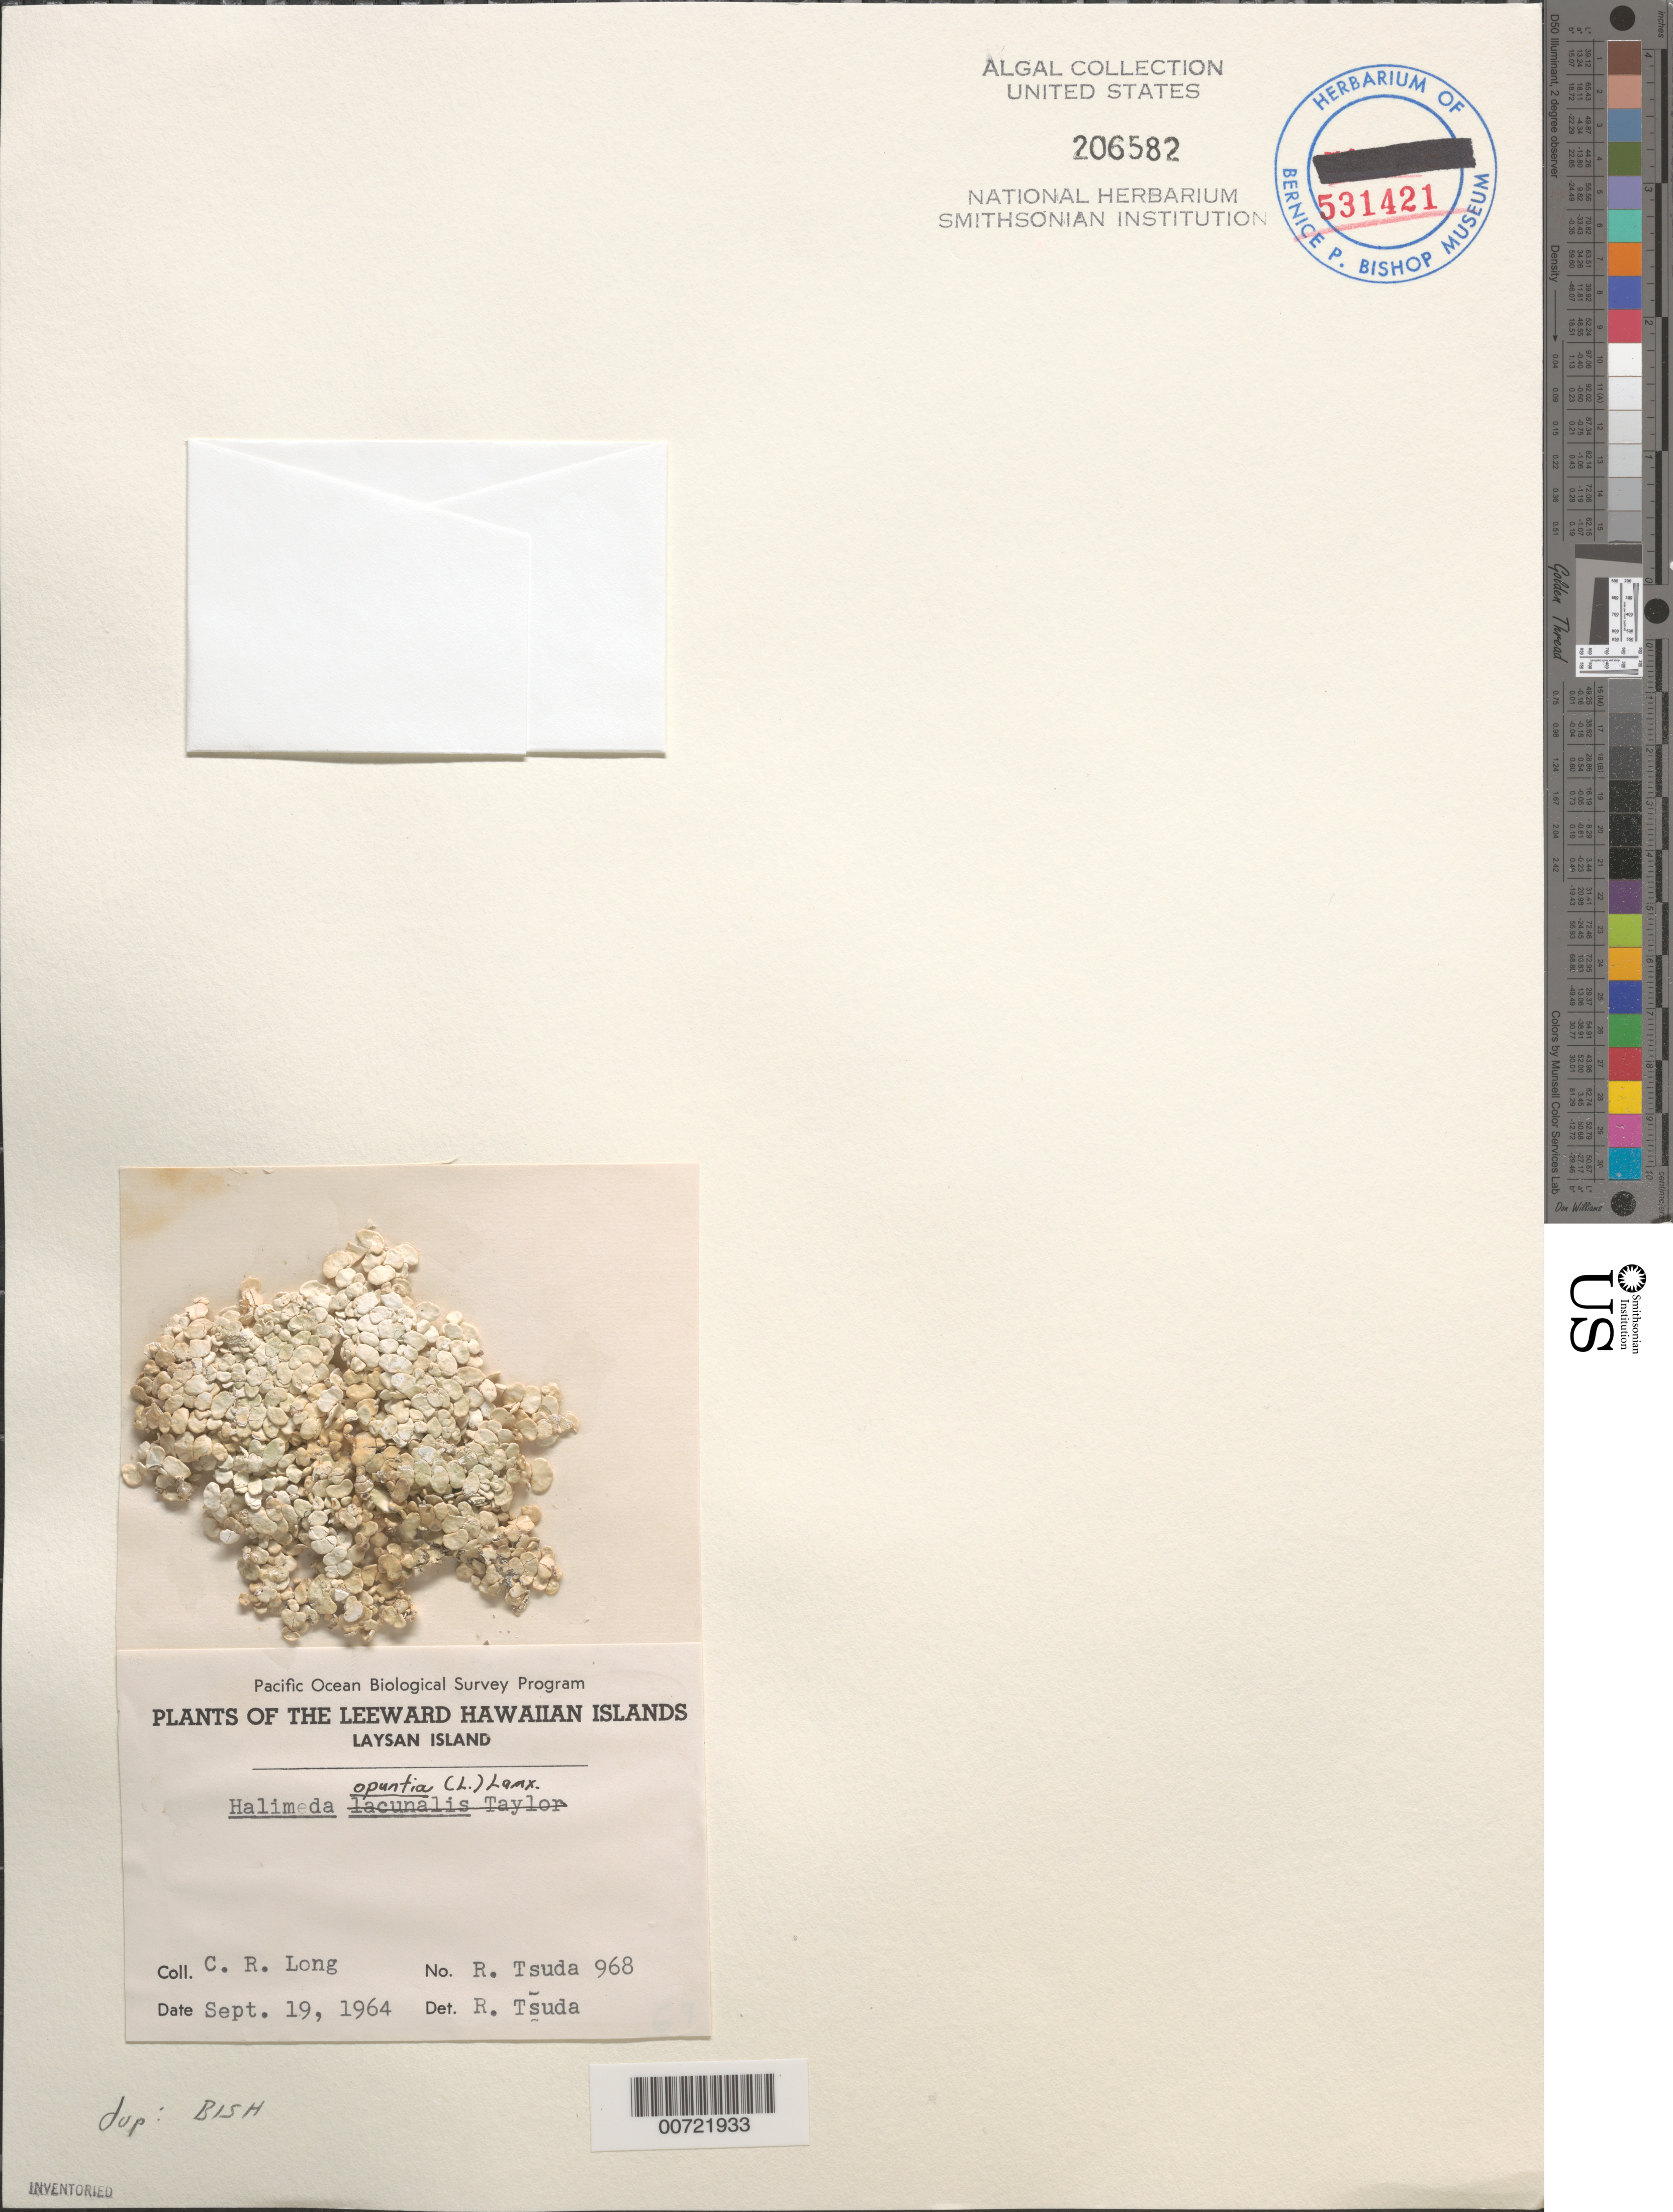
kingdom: Plantae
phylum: Chlorophyta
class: Ulvophyceae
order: Bryopsidales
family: Halimedaceae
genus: Halimeda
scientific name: Halimeda opuntia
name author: (L.) J.V.Lamouroux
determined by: Tsuda, R. T.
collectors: C. Long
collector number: RT 968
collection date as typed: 19 Sep 1964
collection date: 1964-09-19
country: United States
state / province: Hawaii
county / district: Honolulu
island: Laysan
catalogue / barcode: US 206582